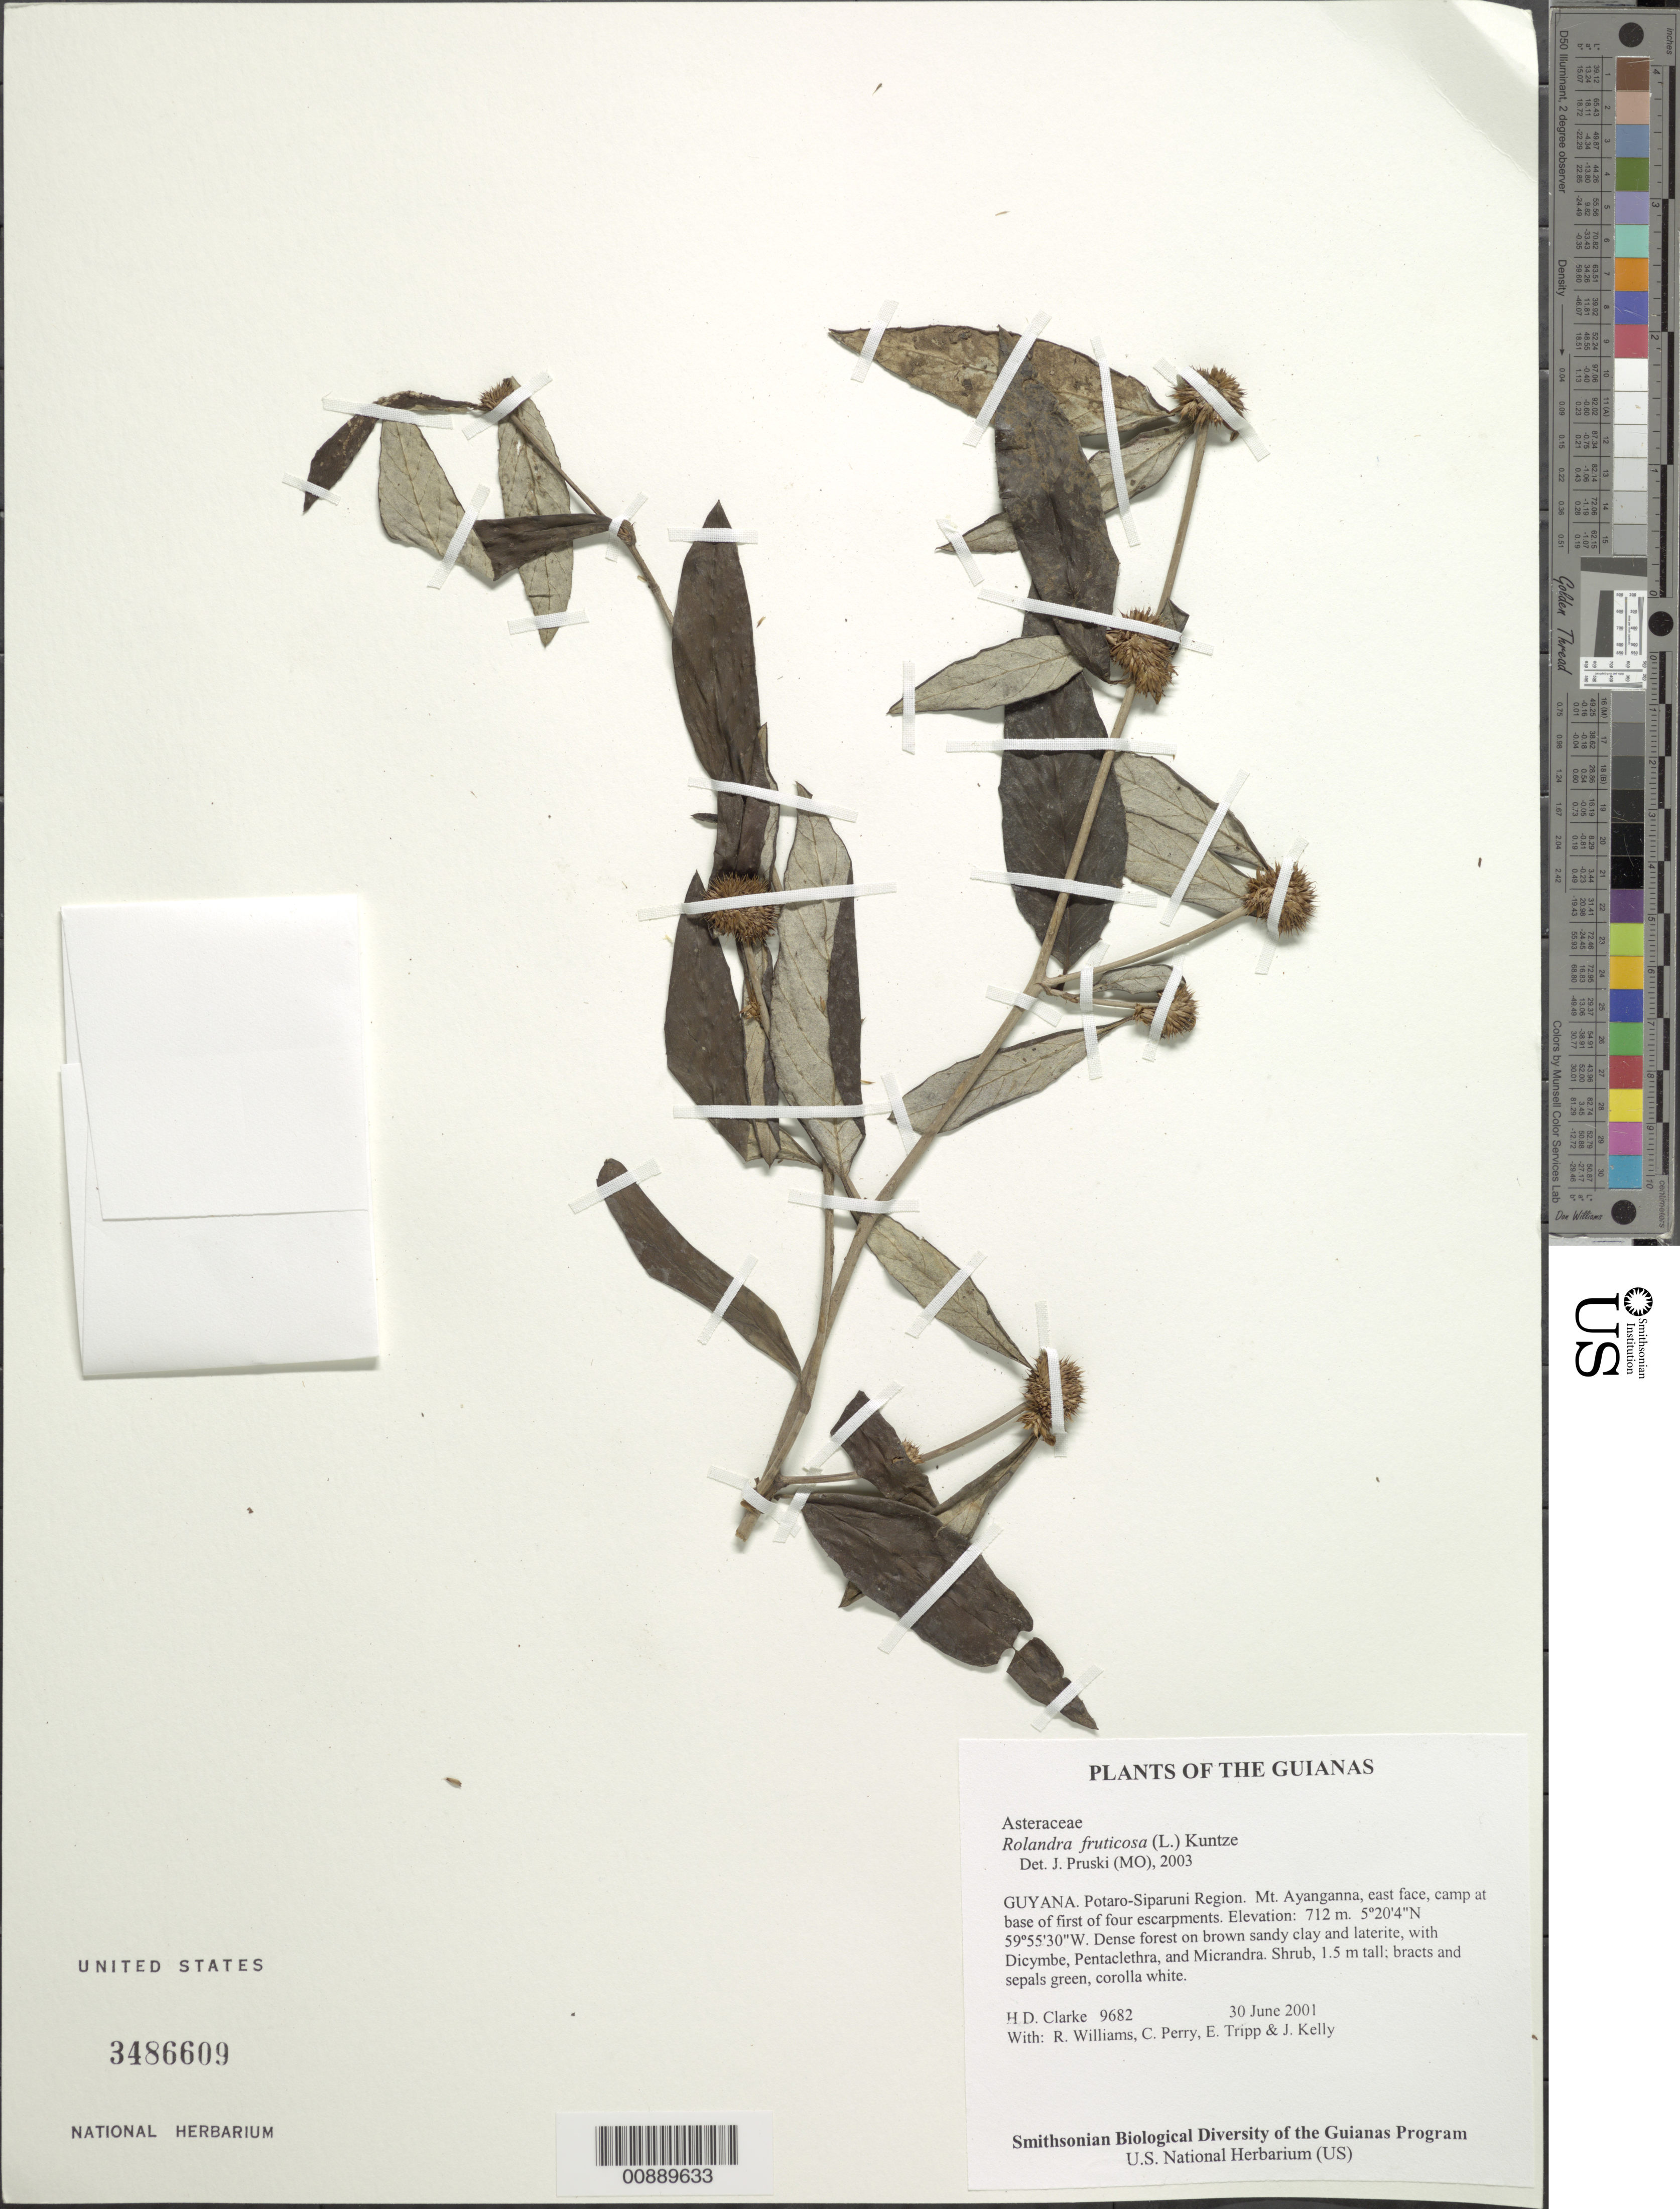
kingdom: Plantae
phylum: Tracheophyta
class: Magnoliopsida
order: Asterales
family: Asteraceae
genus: Rolandra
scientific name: Rolandra fruticosa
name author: (L.) Kuntze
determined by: Pruski, J. F.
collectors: H. D. Clarke, R. Williams, C. Perry, E. Tripp & J. Kelly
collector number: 9682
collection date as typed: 30 June 2001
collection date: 2001-06-30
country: Guyana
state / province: Potaro-Siparuni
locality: Mt. Ayanganna, east face, camp at base of first of four escarpments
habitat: Dense forest on brown sandy clay and laterite, with Dicymbe, Pentaclethra, and Micrandra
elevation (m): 712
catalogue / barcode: US 3486609